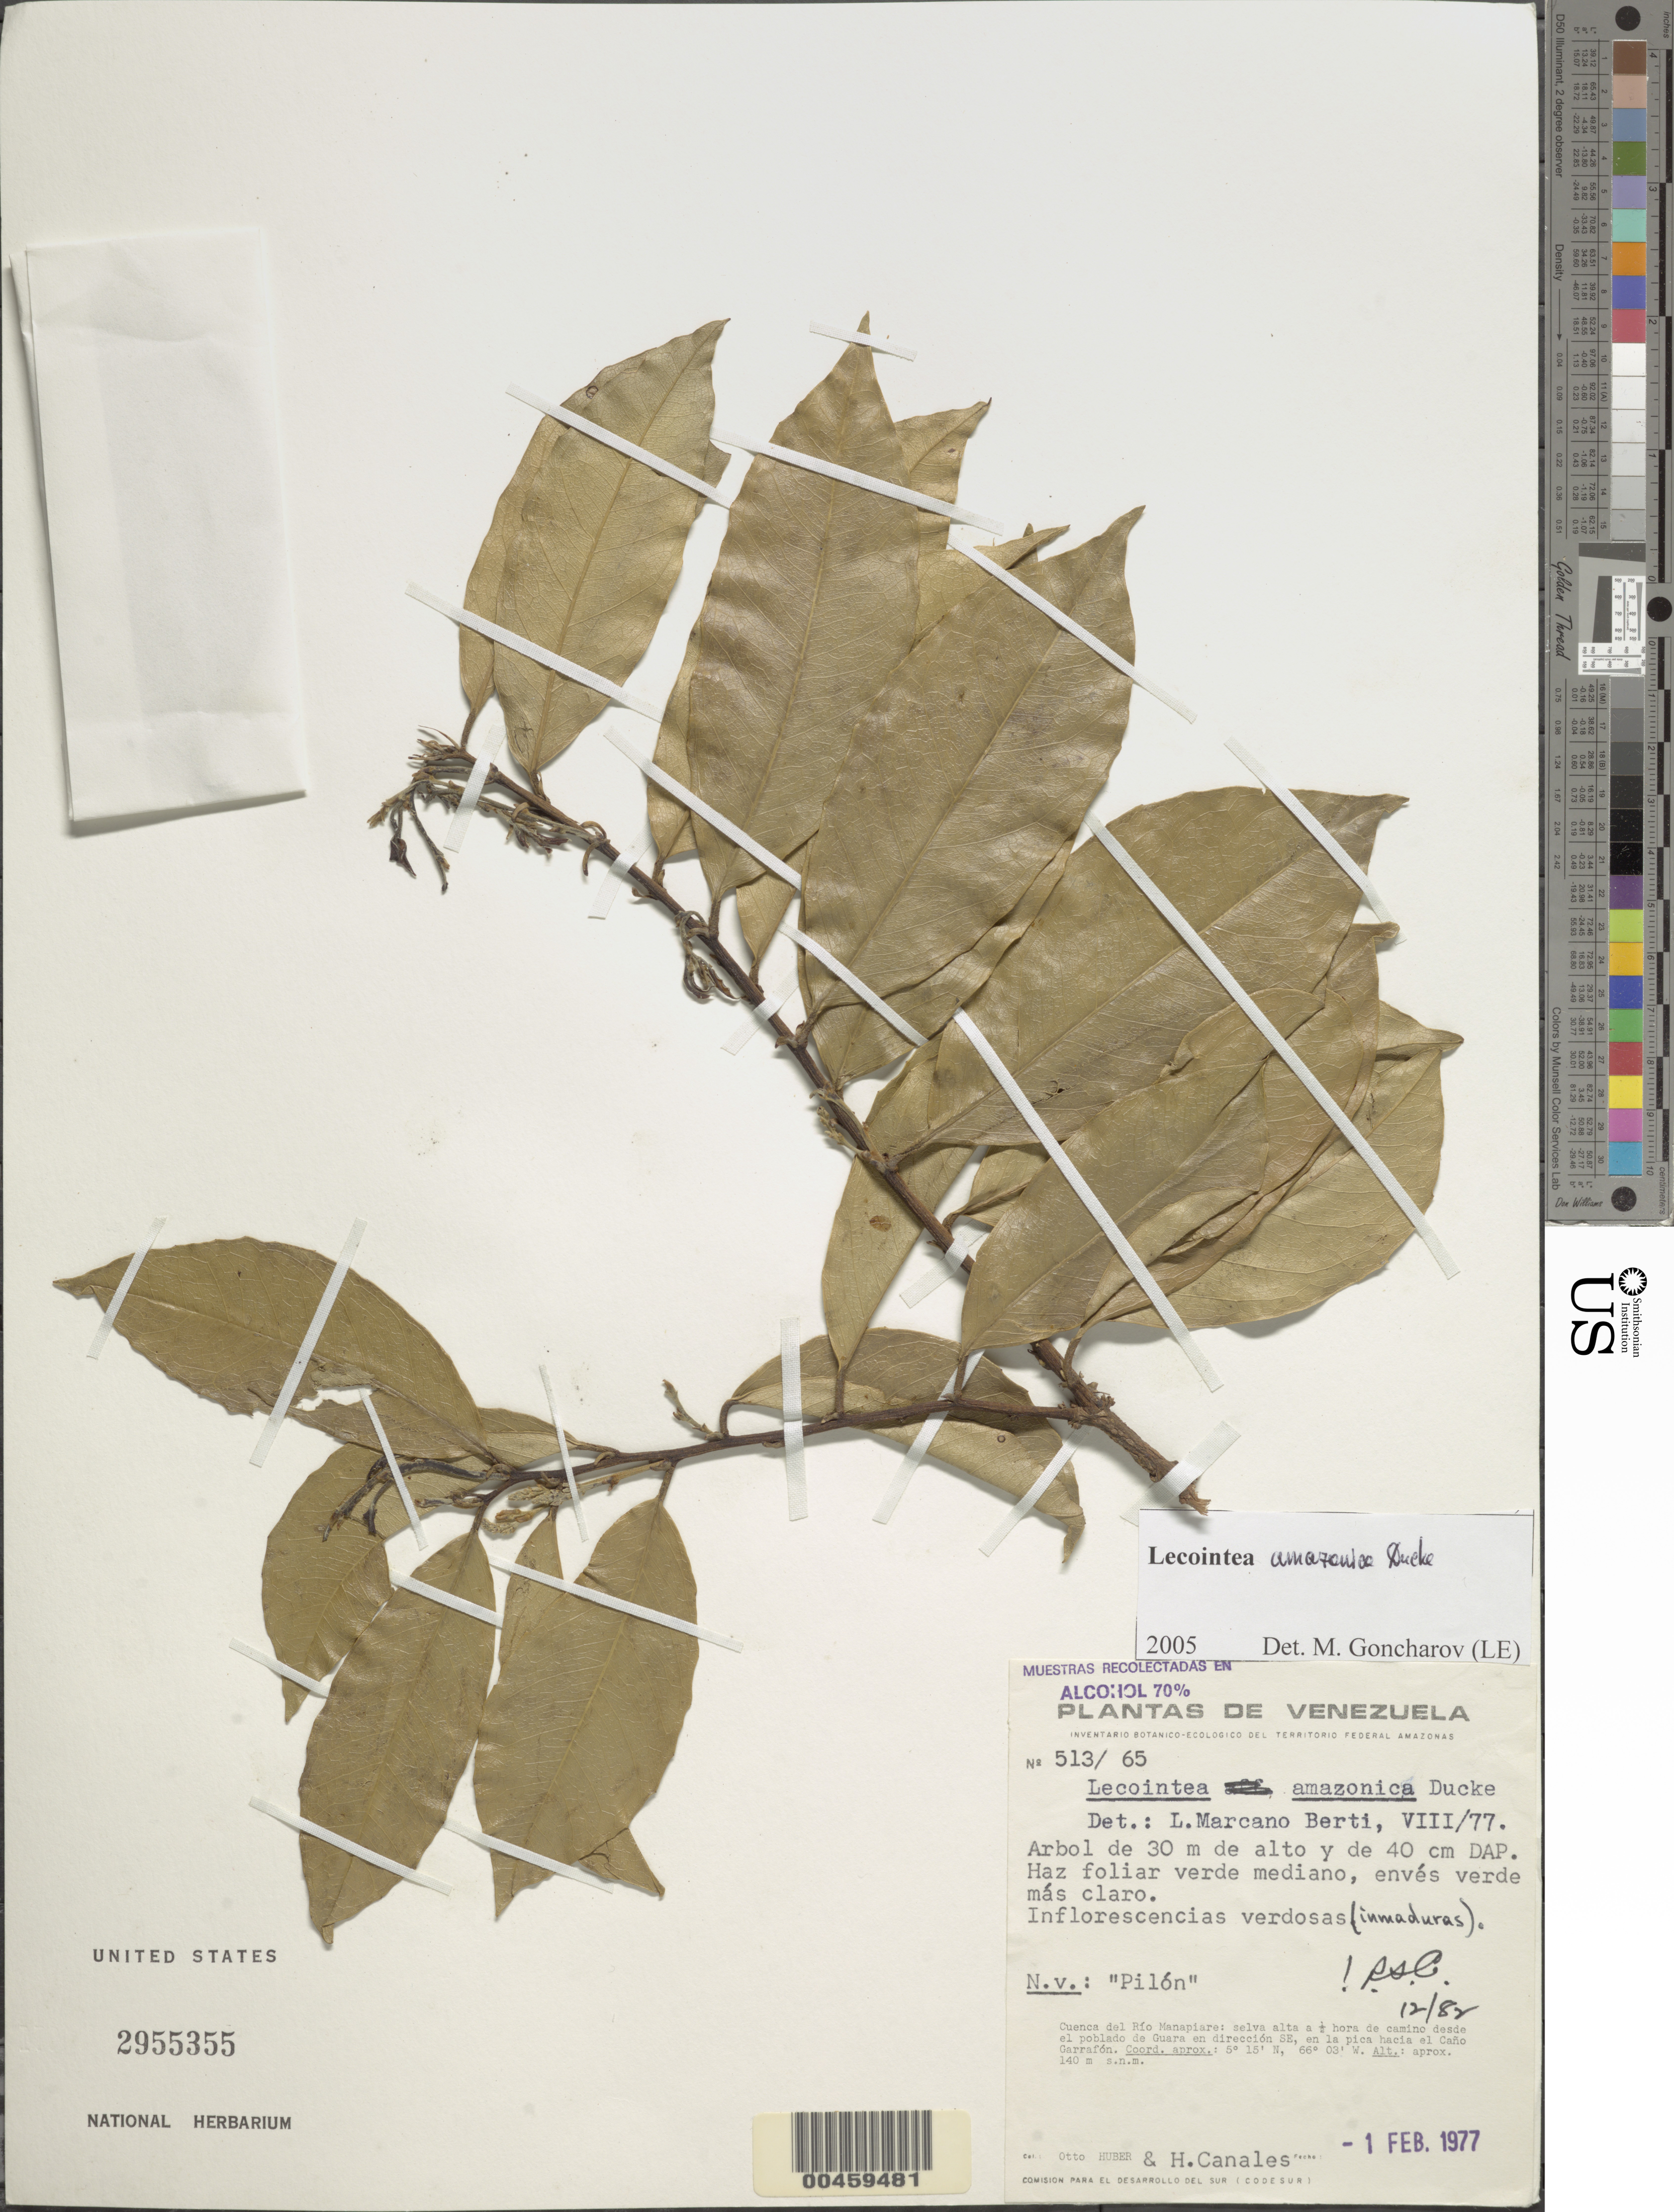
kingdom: Plantae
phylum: Tracheophyta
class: Magnoliopsida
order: Fabales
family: Fabaceae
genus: Lecointea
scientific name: Lecointea amazonica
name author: Ducke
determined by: Cowan, R. S.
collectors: O. Huber & H. Canales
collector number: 513/65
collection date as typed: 01 Feb 1977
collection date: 1977-02-01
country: Venezuela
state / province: Amazonas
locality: Cuenca del rio manapiare; hacia el cano garrafon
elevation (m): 140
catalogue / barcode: US 2955355